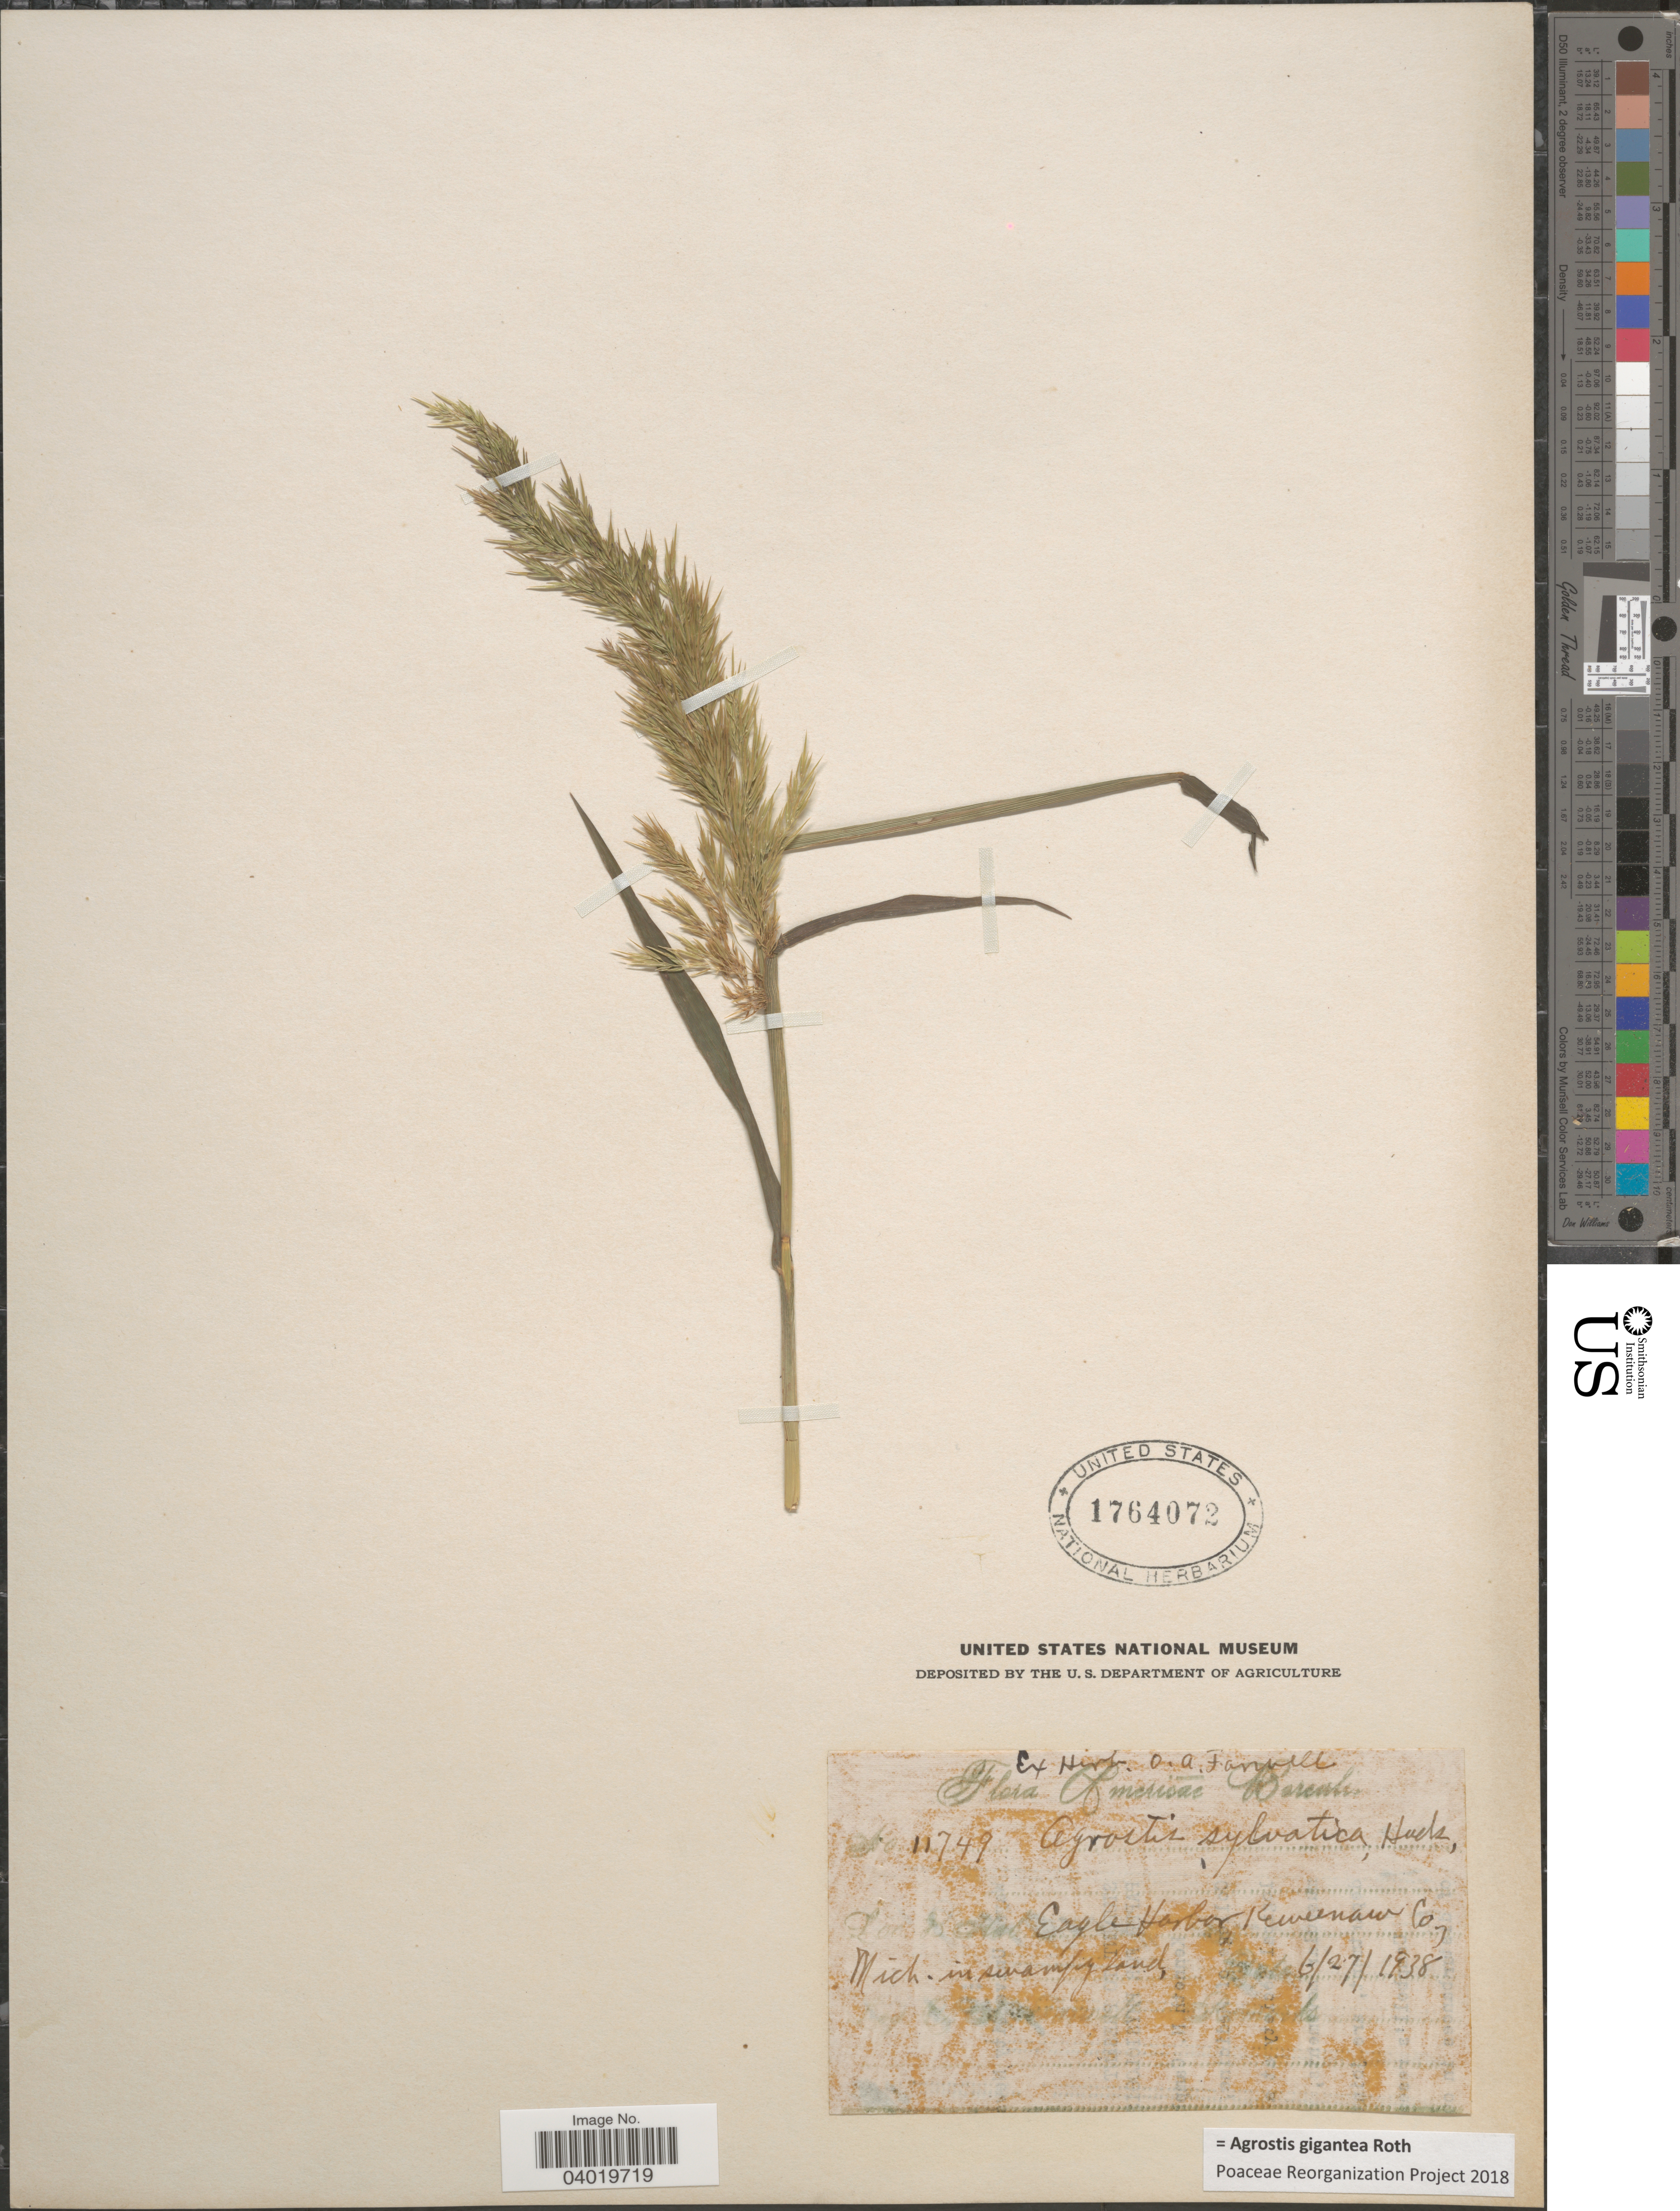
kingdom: Plantae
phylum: Tracheophyta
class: Liliopsida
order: Poales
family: Poaceae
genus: Agrostis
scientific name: Agrostis gigantea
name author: Roth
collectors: Ex herb. O. A. Farwell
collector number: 11749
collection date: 1938-06-27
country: United States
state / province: Michigan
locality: Eagle Harbor, Keweenaw Co.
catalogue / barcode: US 1764072